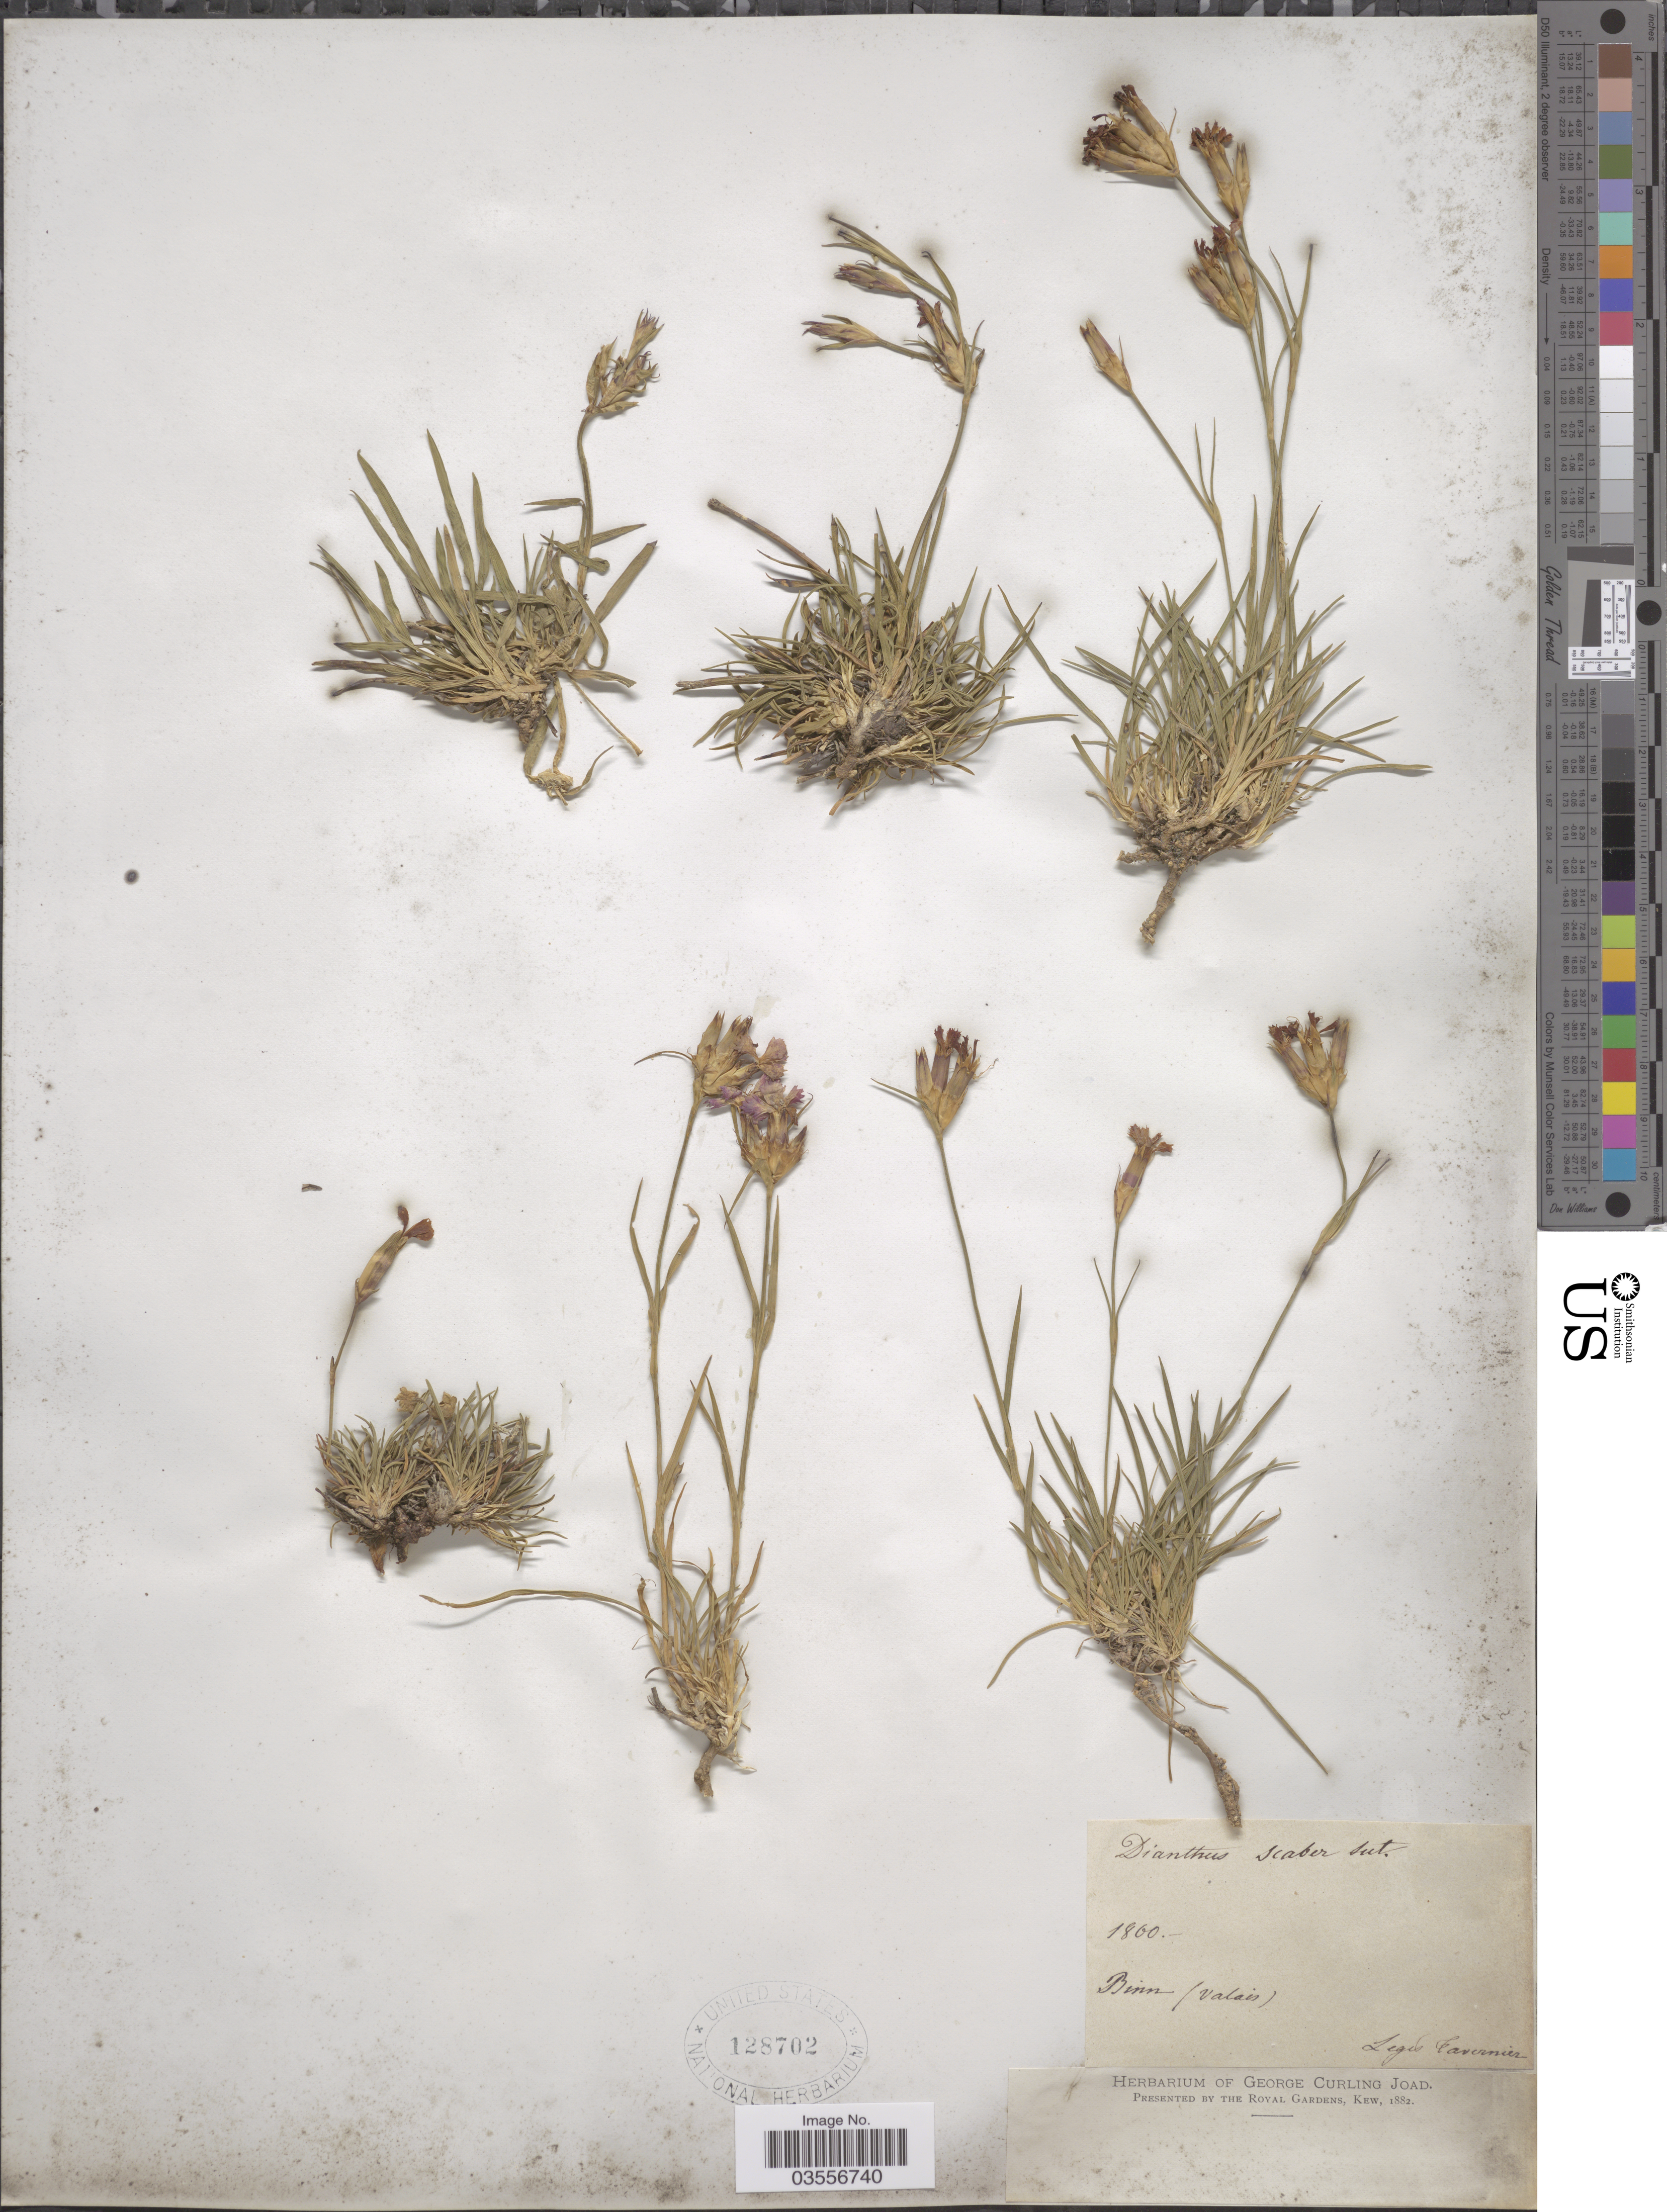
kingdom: Plantae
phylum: Tracheophyta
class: Magnoliopsida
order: Caryophyllales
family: Caryophyllaceae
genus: Dianthus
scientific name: Dianthus scaber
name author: Chaix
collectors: Tavernier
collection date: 1860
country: Switzerland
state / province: Valais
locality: Binn (valais).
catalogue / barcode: US 128702